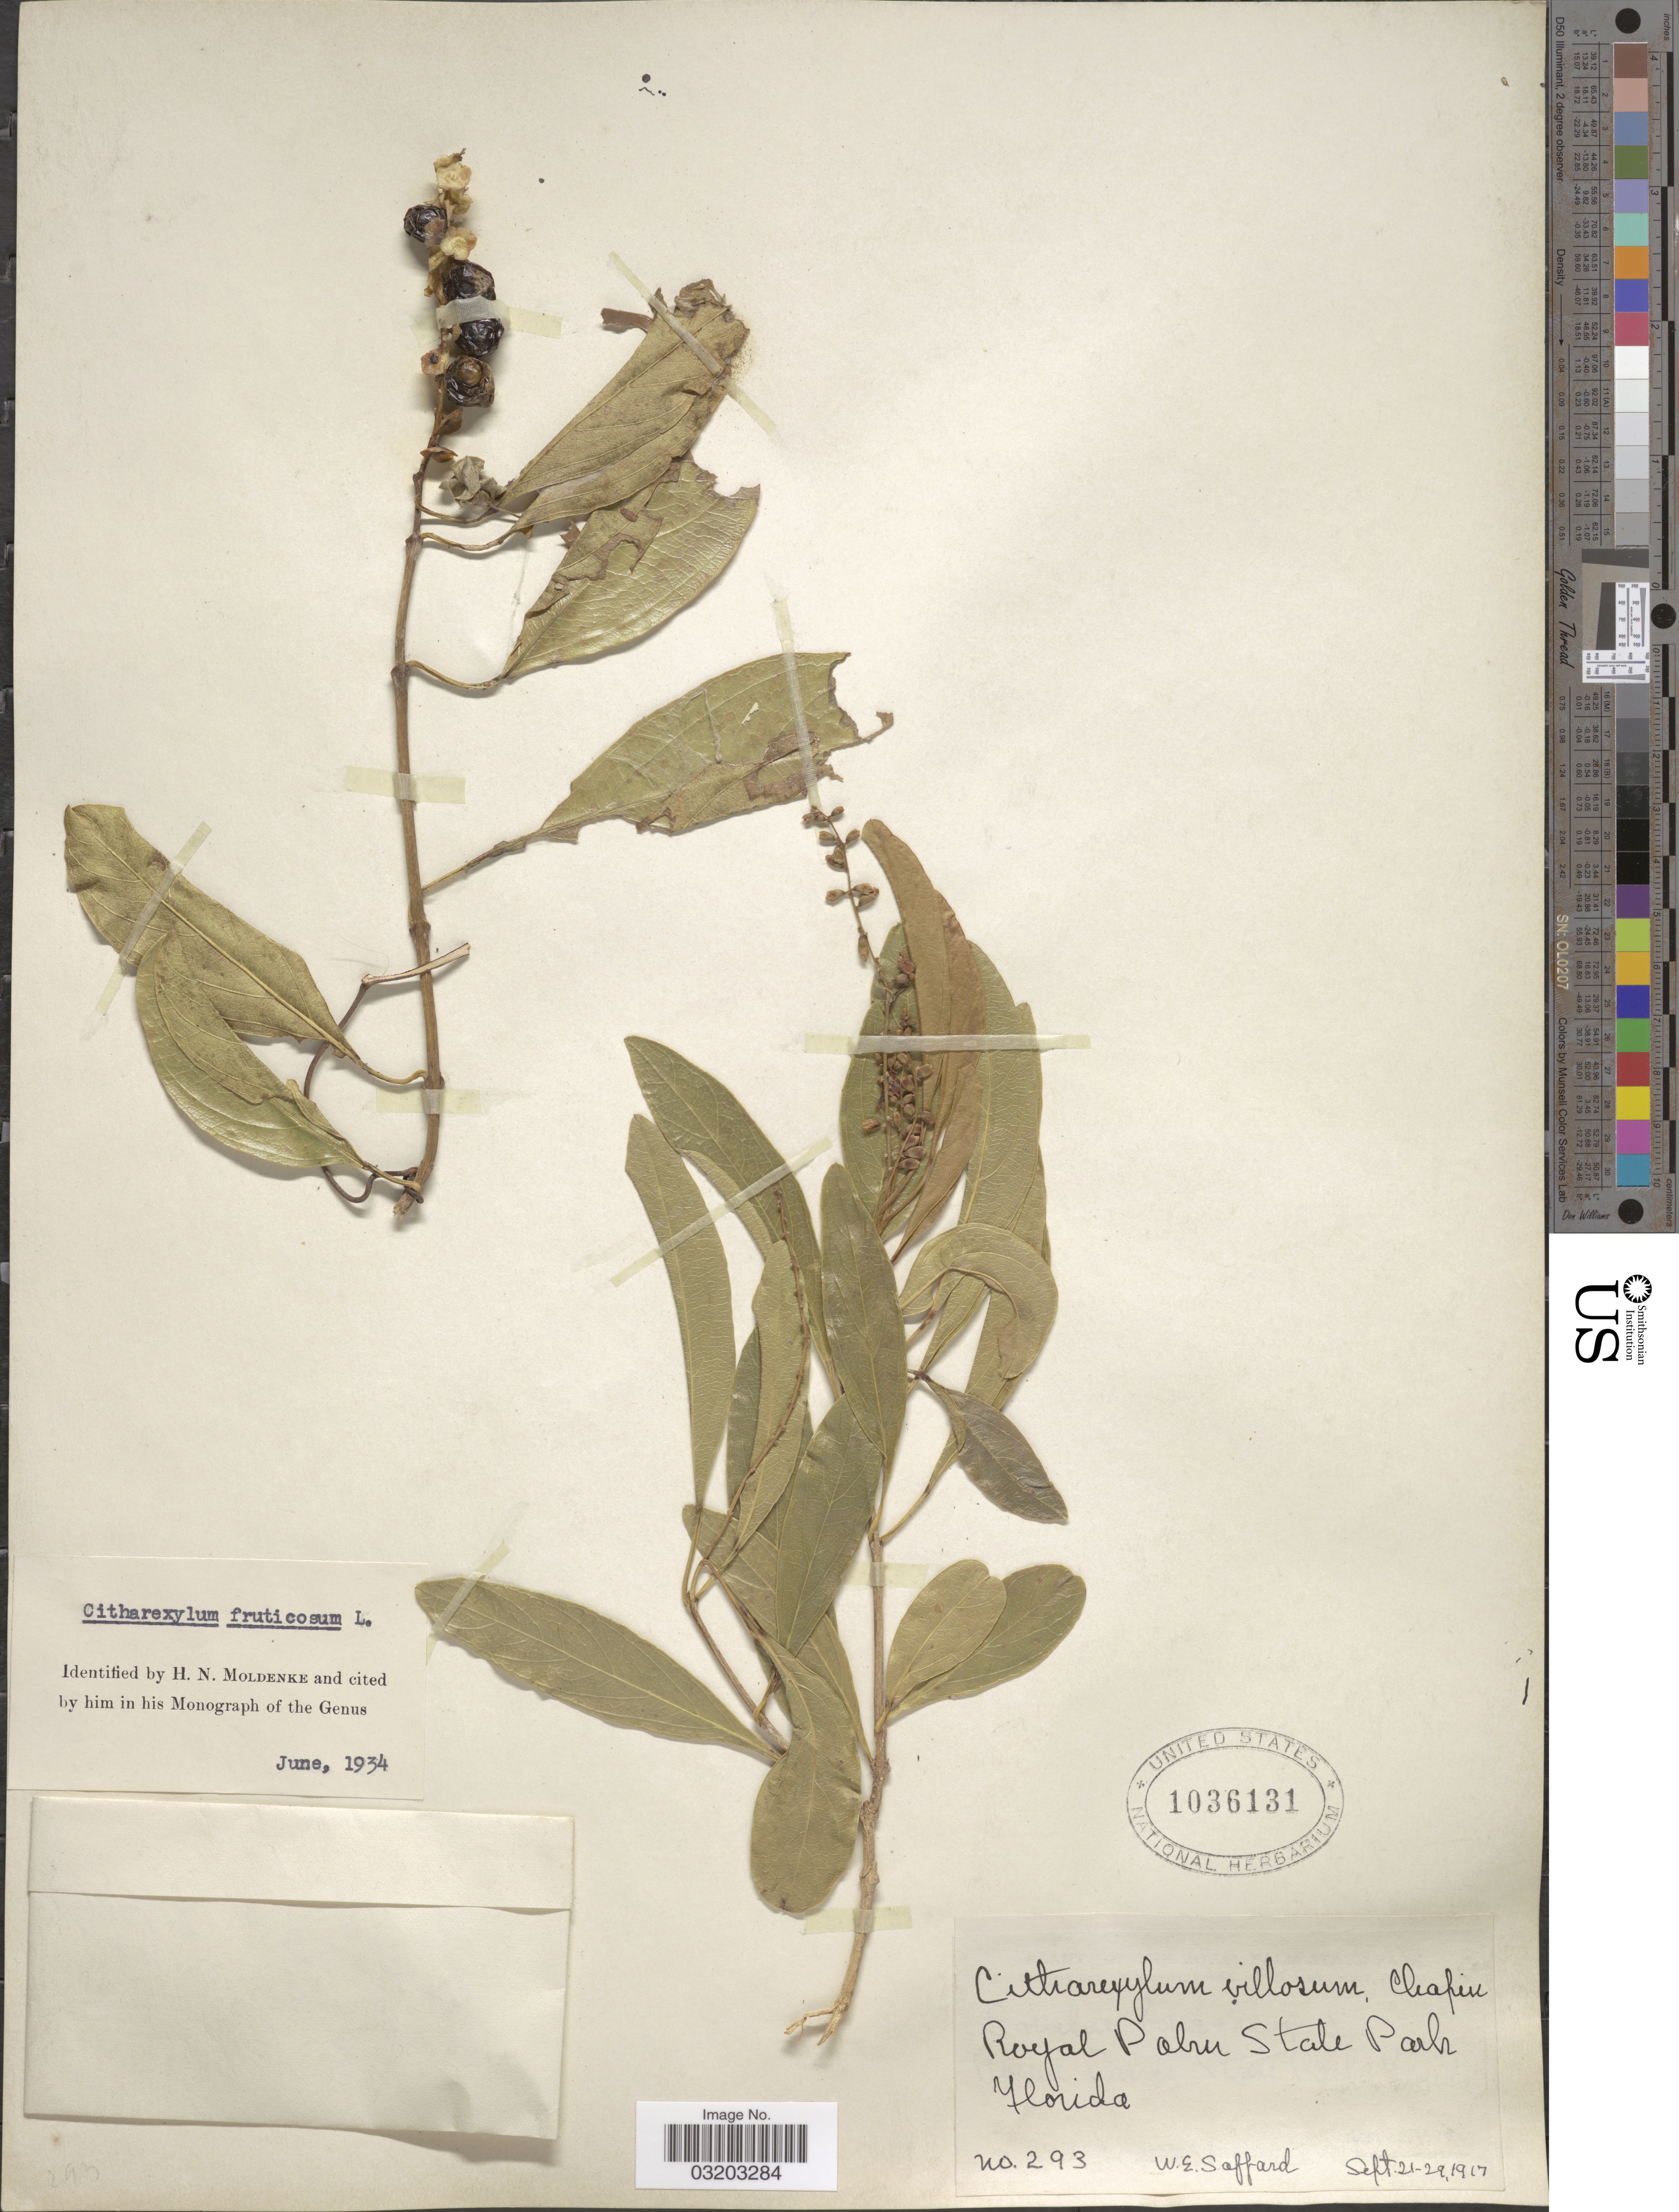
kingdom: Plantae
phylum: Tracheophyta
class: Magnoliopsida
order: Lamiales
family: Verbenaceae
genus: Citharexylum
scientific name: Citharexylum fruticosum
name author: L.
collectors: W. E. Safford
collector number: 293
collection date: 1917-09-21/1917-09-29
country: United States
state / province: Florida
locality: Royal Palm State Park.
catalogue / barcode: US 1036131